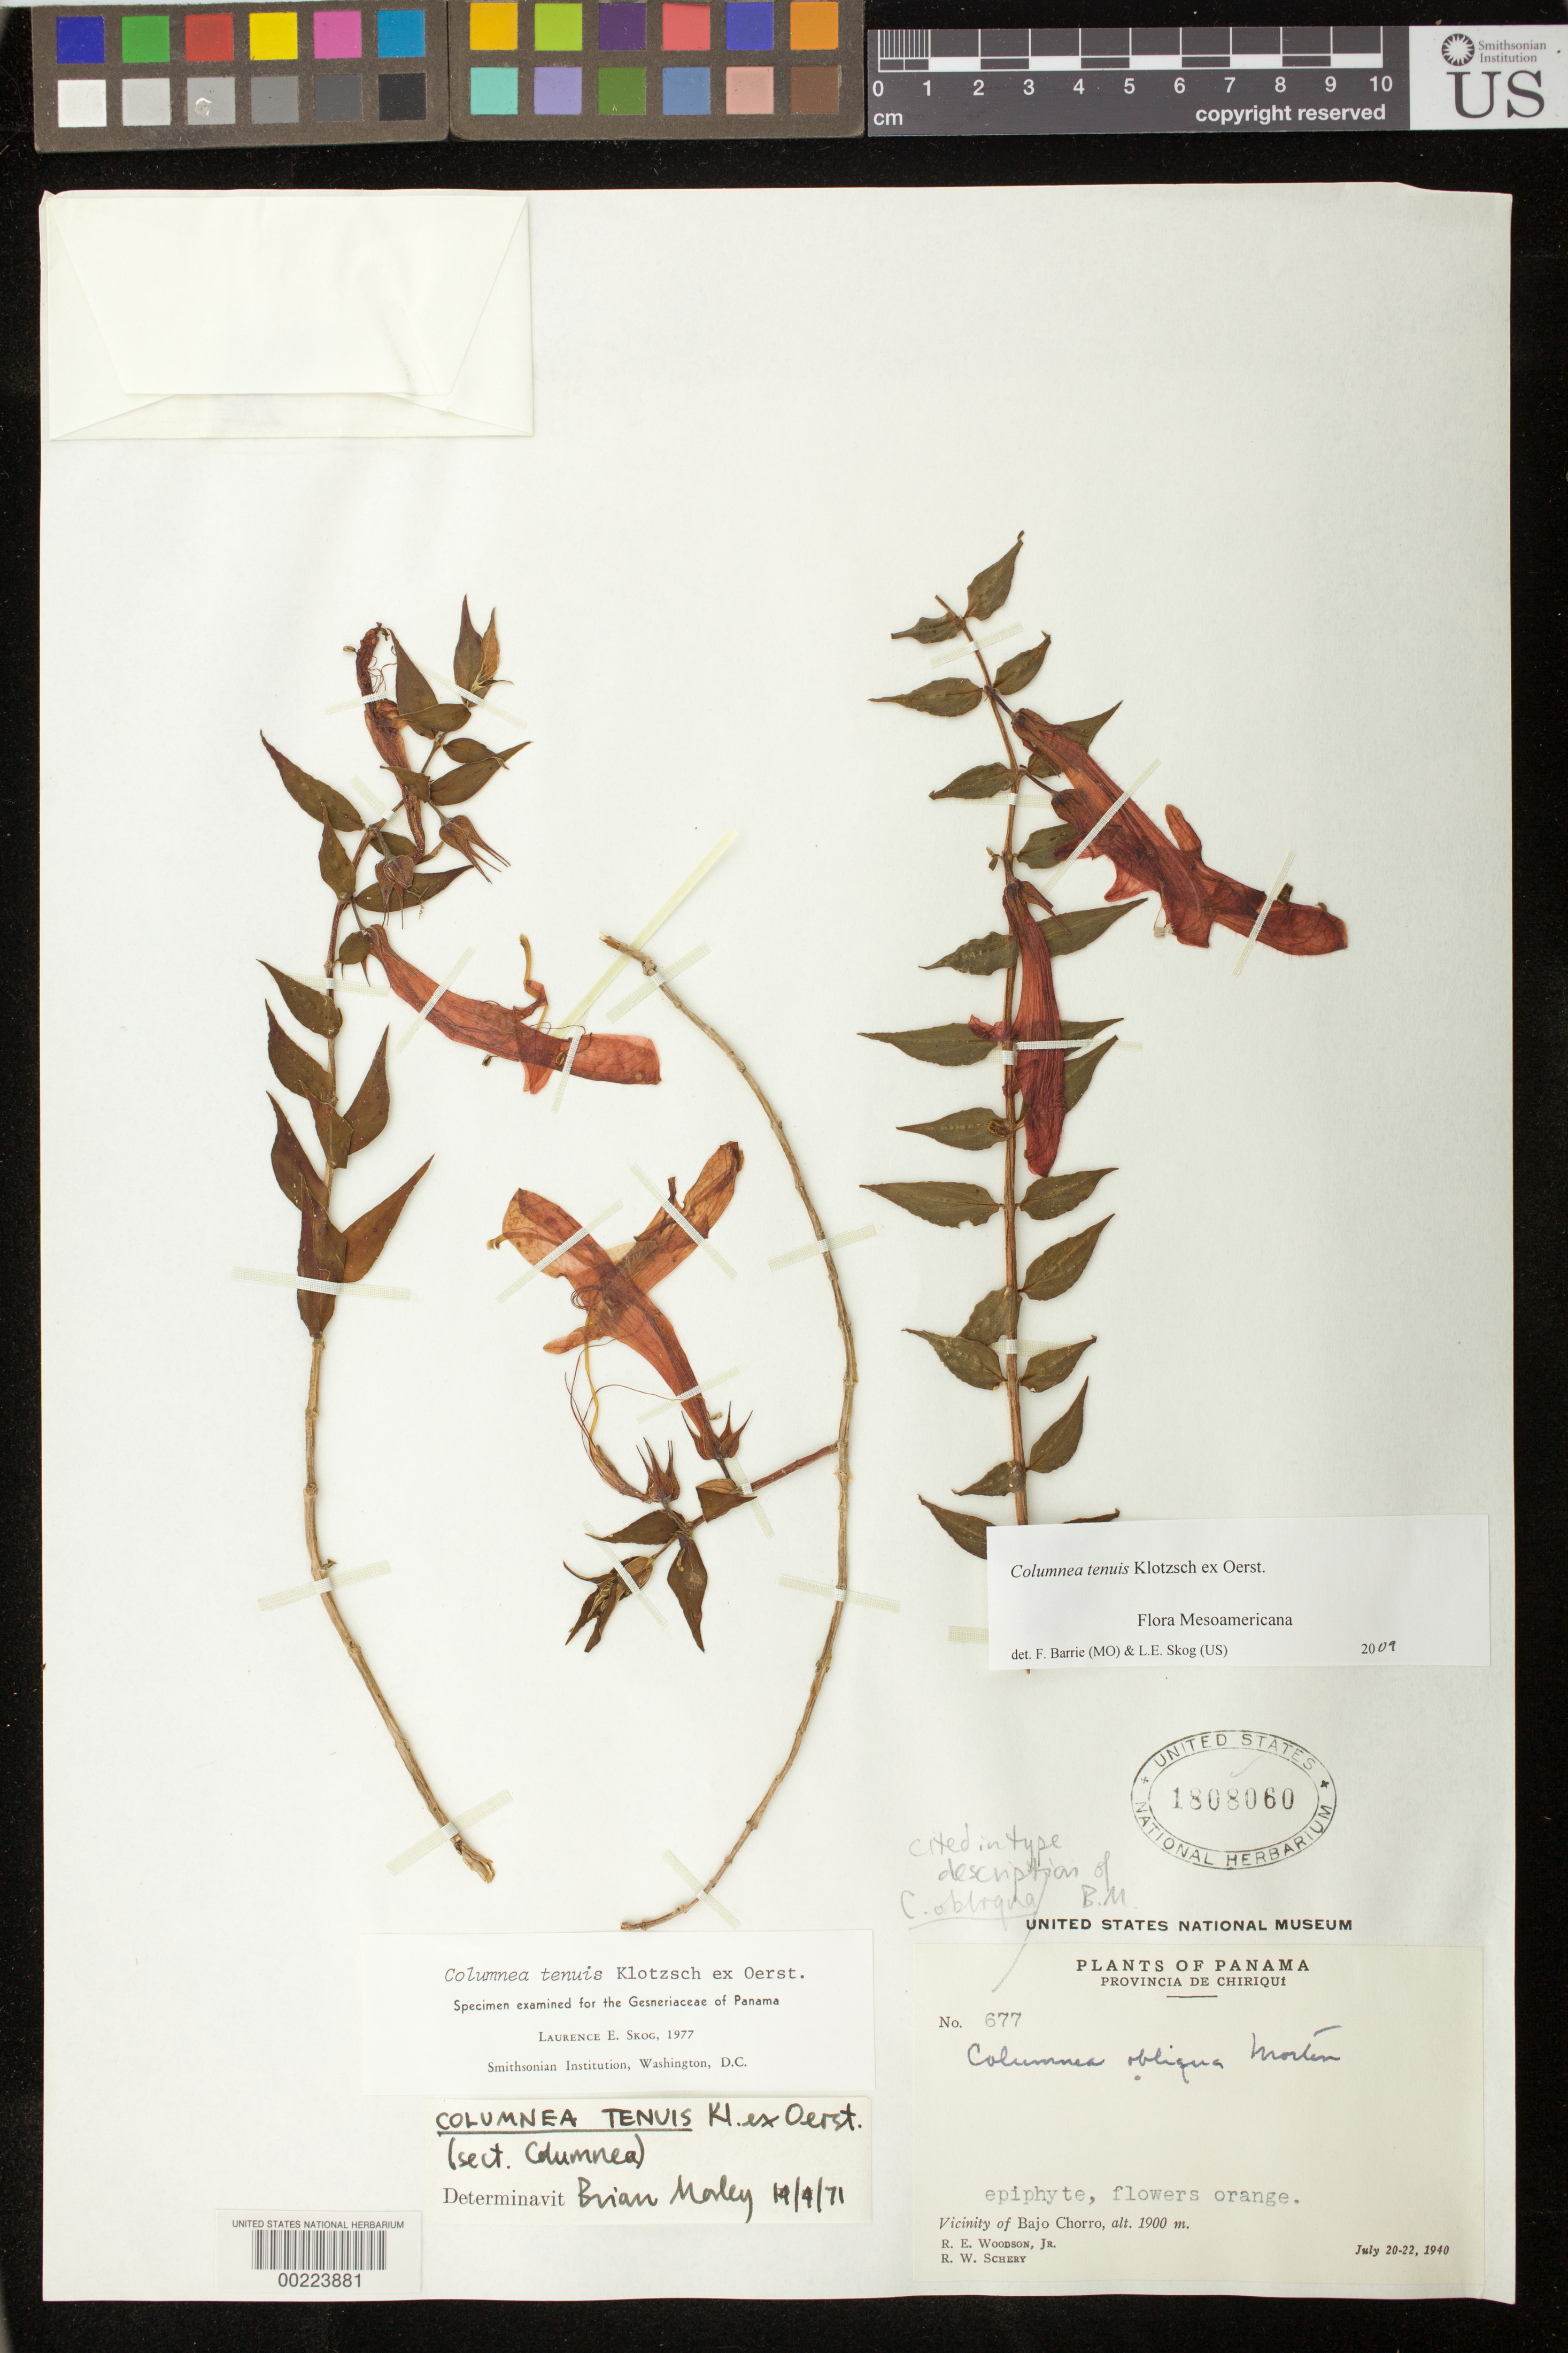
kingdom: Plantae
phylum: Tracheophyta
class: Magnoliopsida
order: Lamiales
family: Gesneriaceae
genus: Columnea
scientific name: Columnea tenuis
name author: Klotzsch ex Oerst.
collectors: R. E. Woodson & R. W. Schery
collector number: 677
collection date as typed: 20-22 Jul 1940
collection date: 1940-07-20/1940-07-22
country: Panama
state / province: Chiriquí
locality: Vicinity of Bajo Chorro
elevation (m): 1900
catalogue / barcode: US 1808060